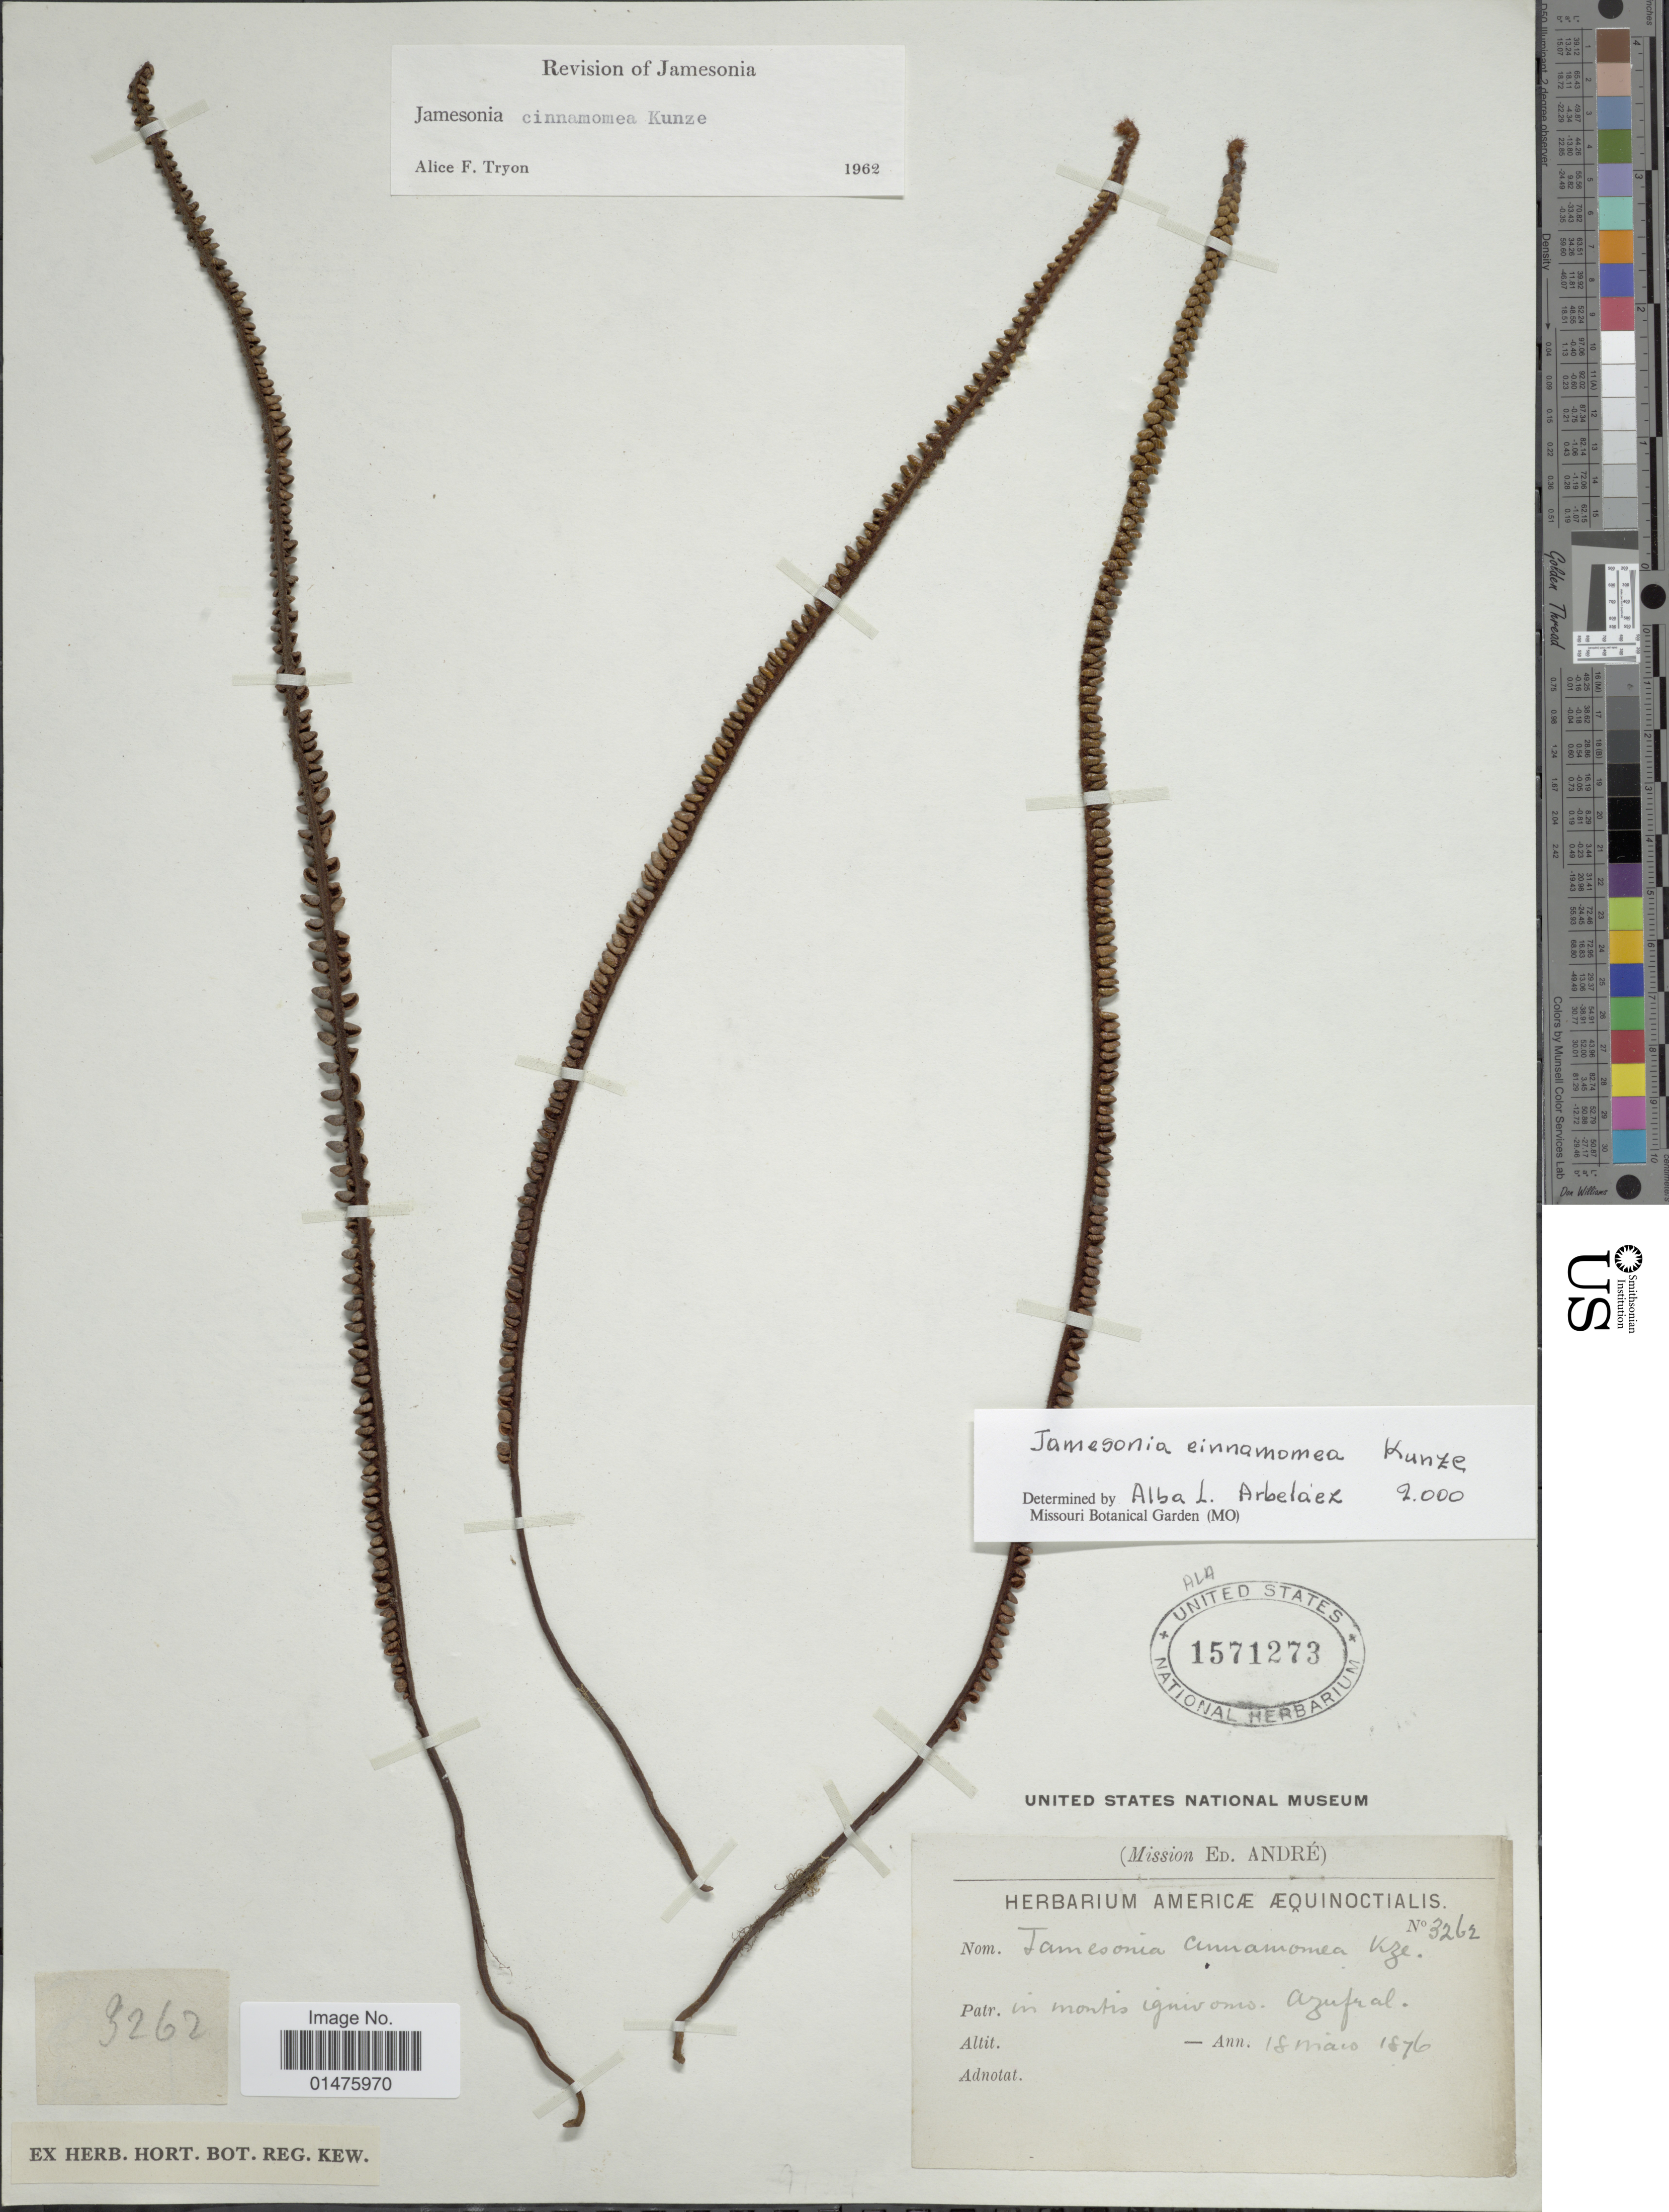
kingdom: Plantae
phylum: Tracheophyta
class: Polypodiopsida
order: Polypodiales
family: Pteridaceae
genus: Jamesonia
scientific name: Jamesonia cinnamomea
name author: Kunze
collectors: E. Andre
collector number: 3262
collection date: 1876-05-18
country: Colombia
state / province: Nariño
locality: In montis ignivomo Azufral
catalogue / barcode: US 1571273